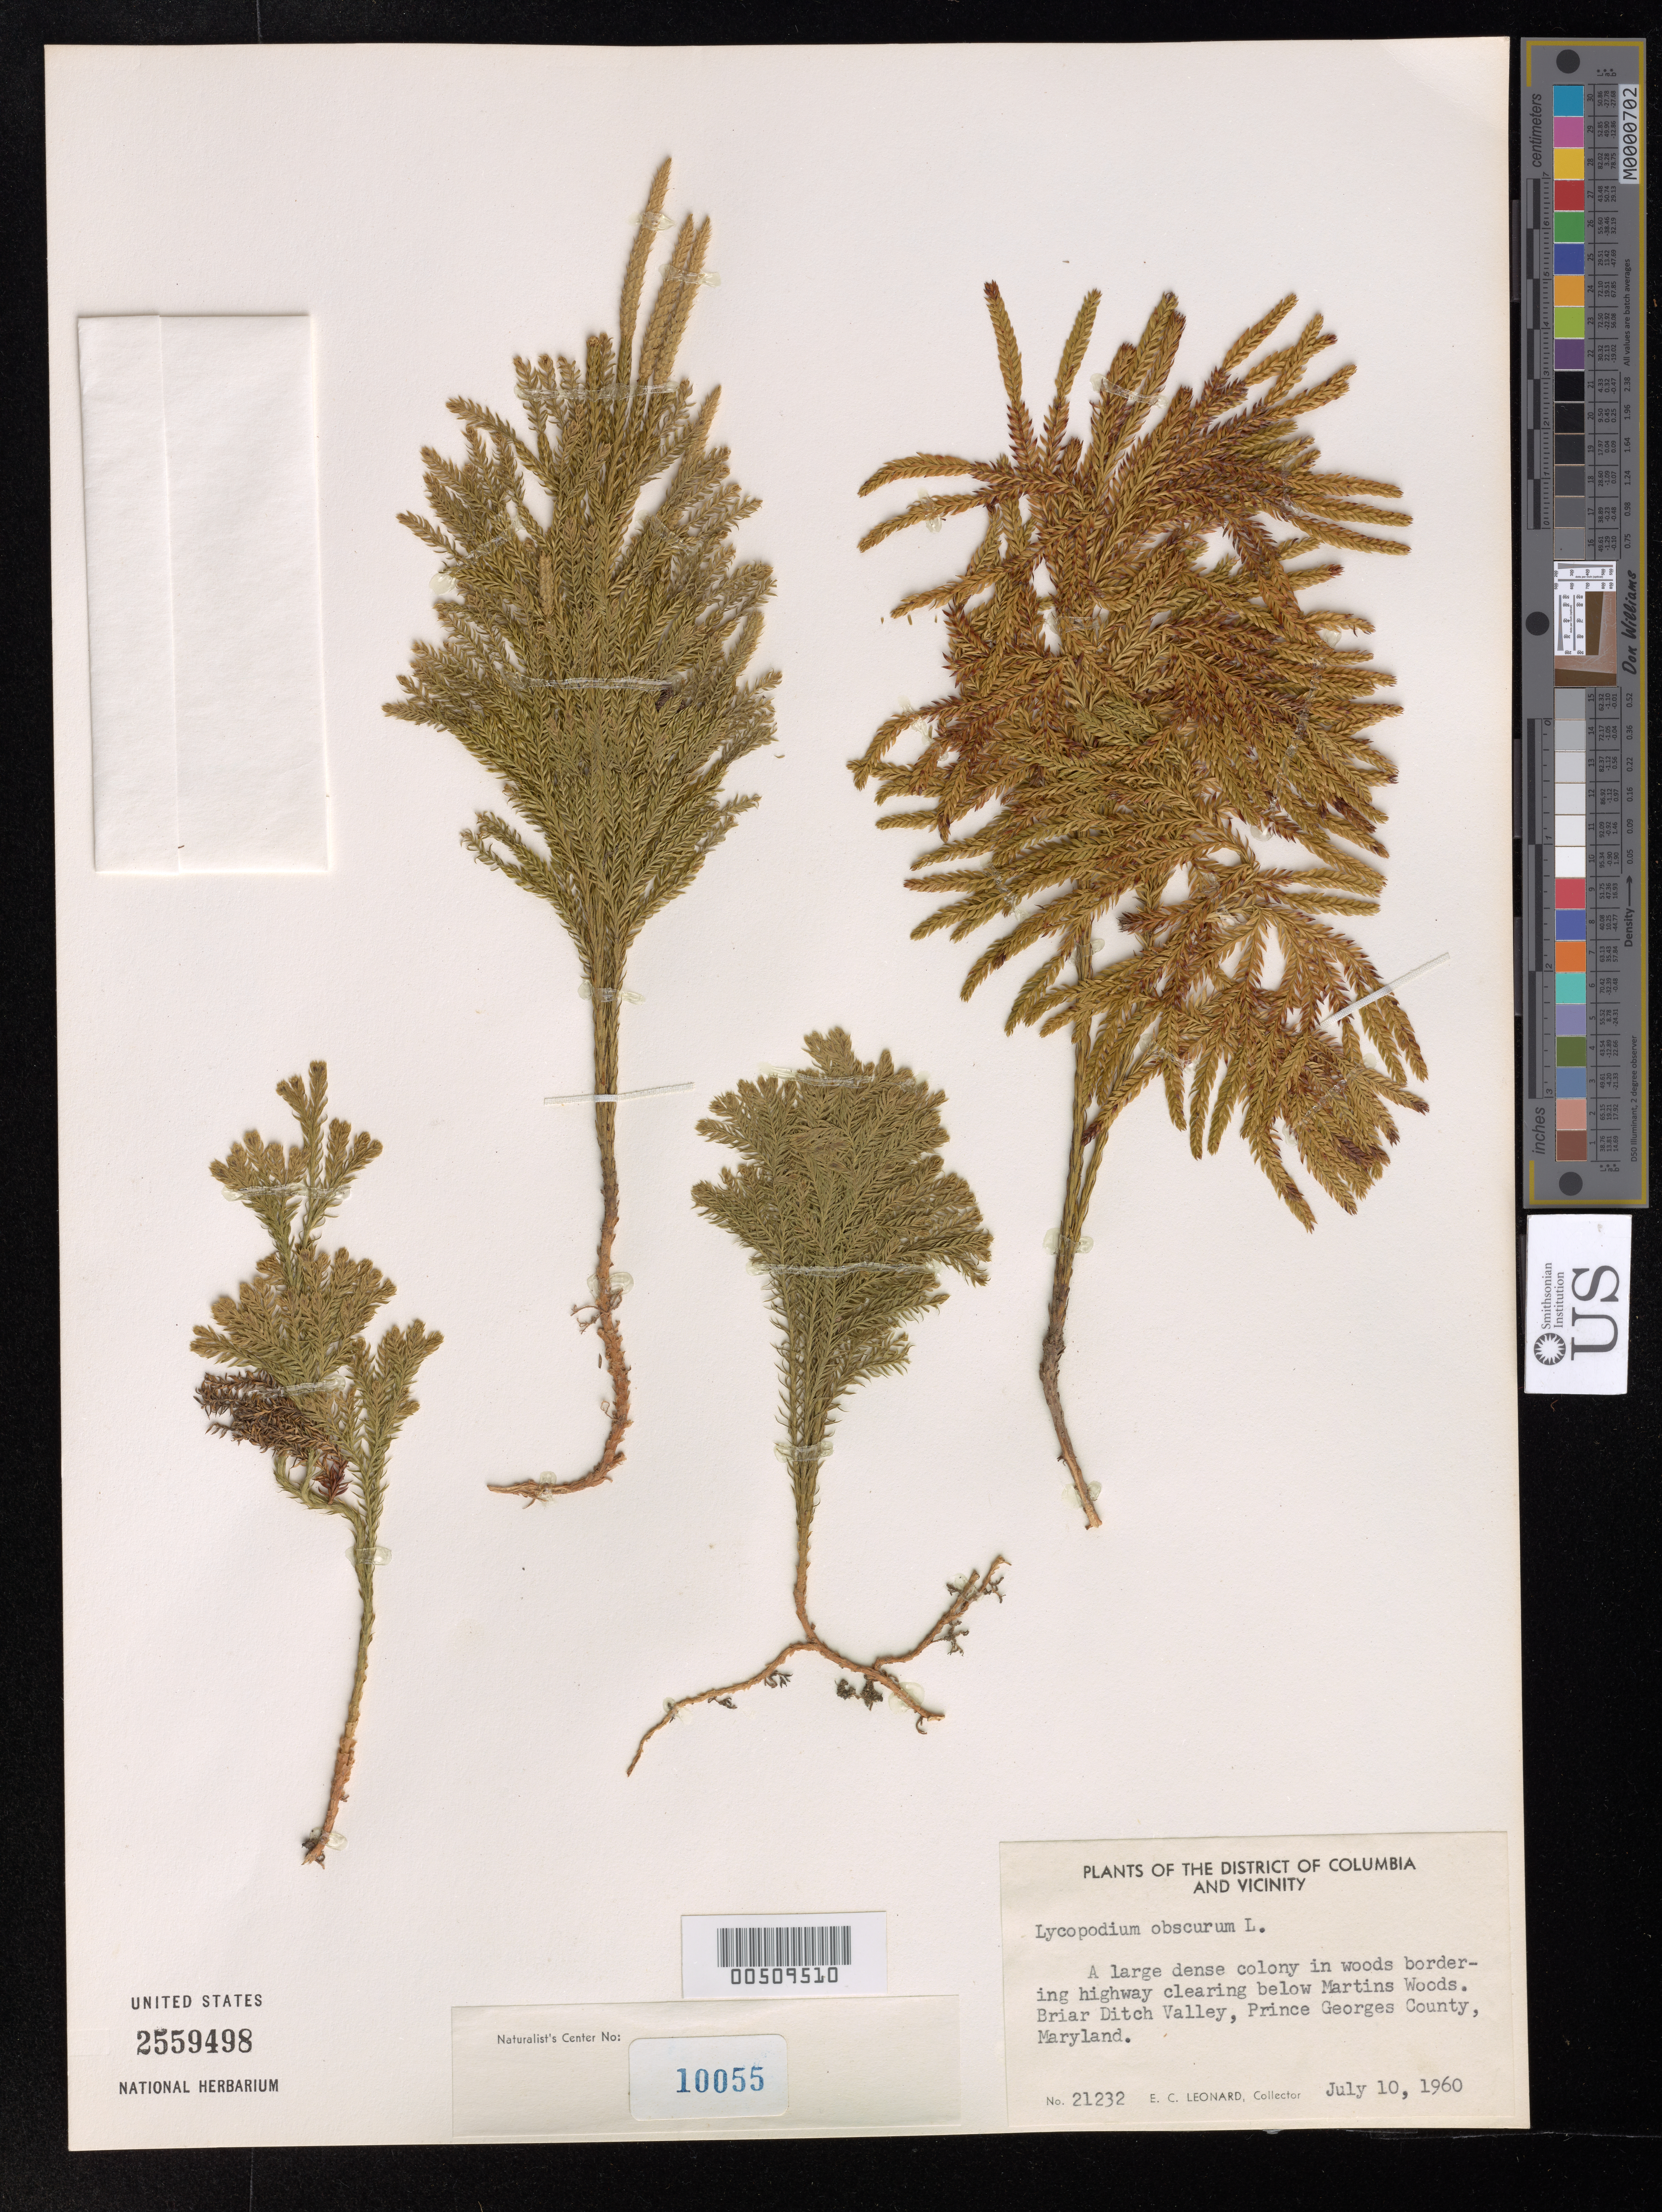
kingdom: Plantae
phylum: Tracheophyta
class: Lycopodiopsida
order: Lycopodiales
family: Lycopodiaceae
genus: Dendrolycopodium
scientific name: Dendrolycopodium obscurum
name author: (L.) A. Haines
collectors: E. C. Leonard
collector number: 21232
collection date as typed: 10 Jul 1960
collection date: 1960-07-10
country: United States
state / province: Maryland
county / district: Prince George's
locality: Martins woods, Briar Ditch Valley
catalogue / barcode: US 2559498